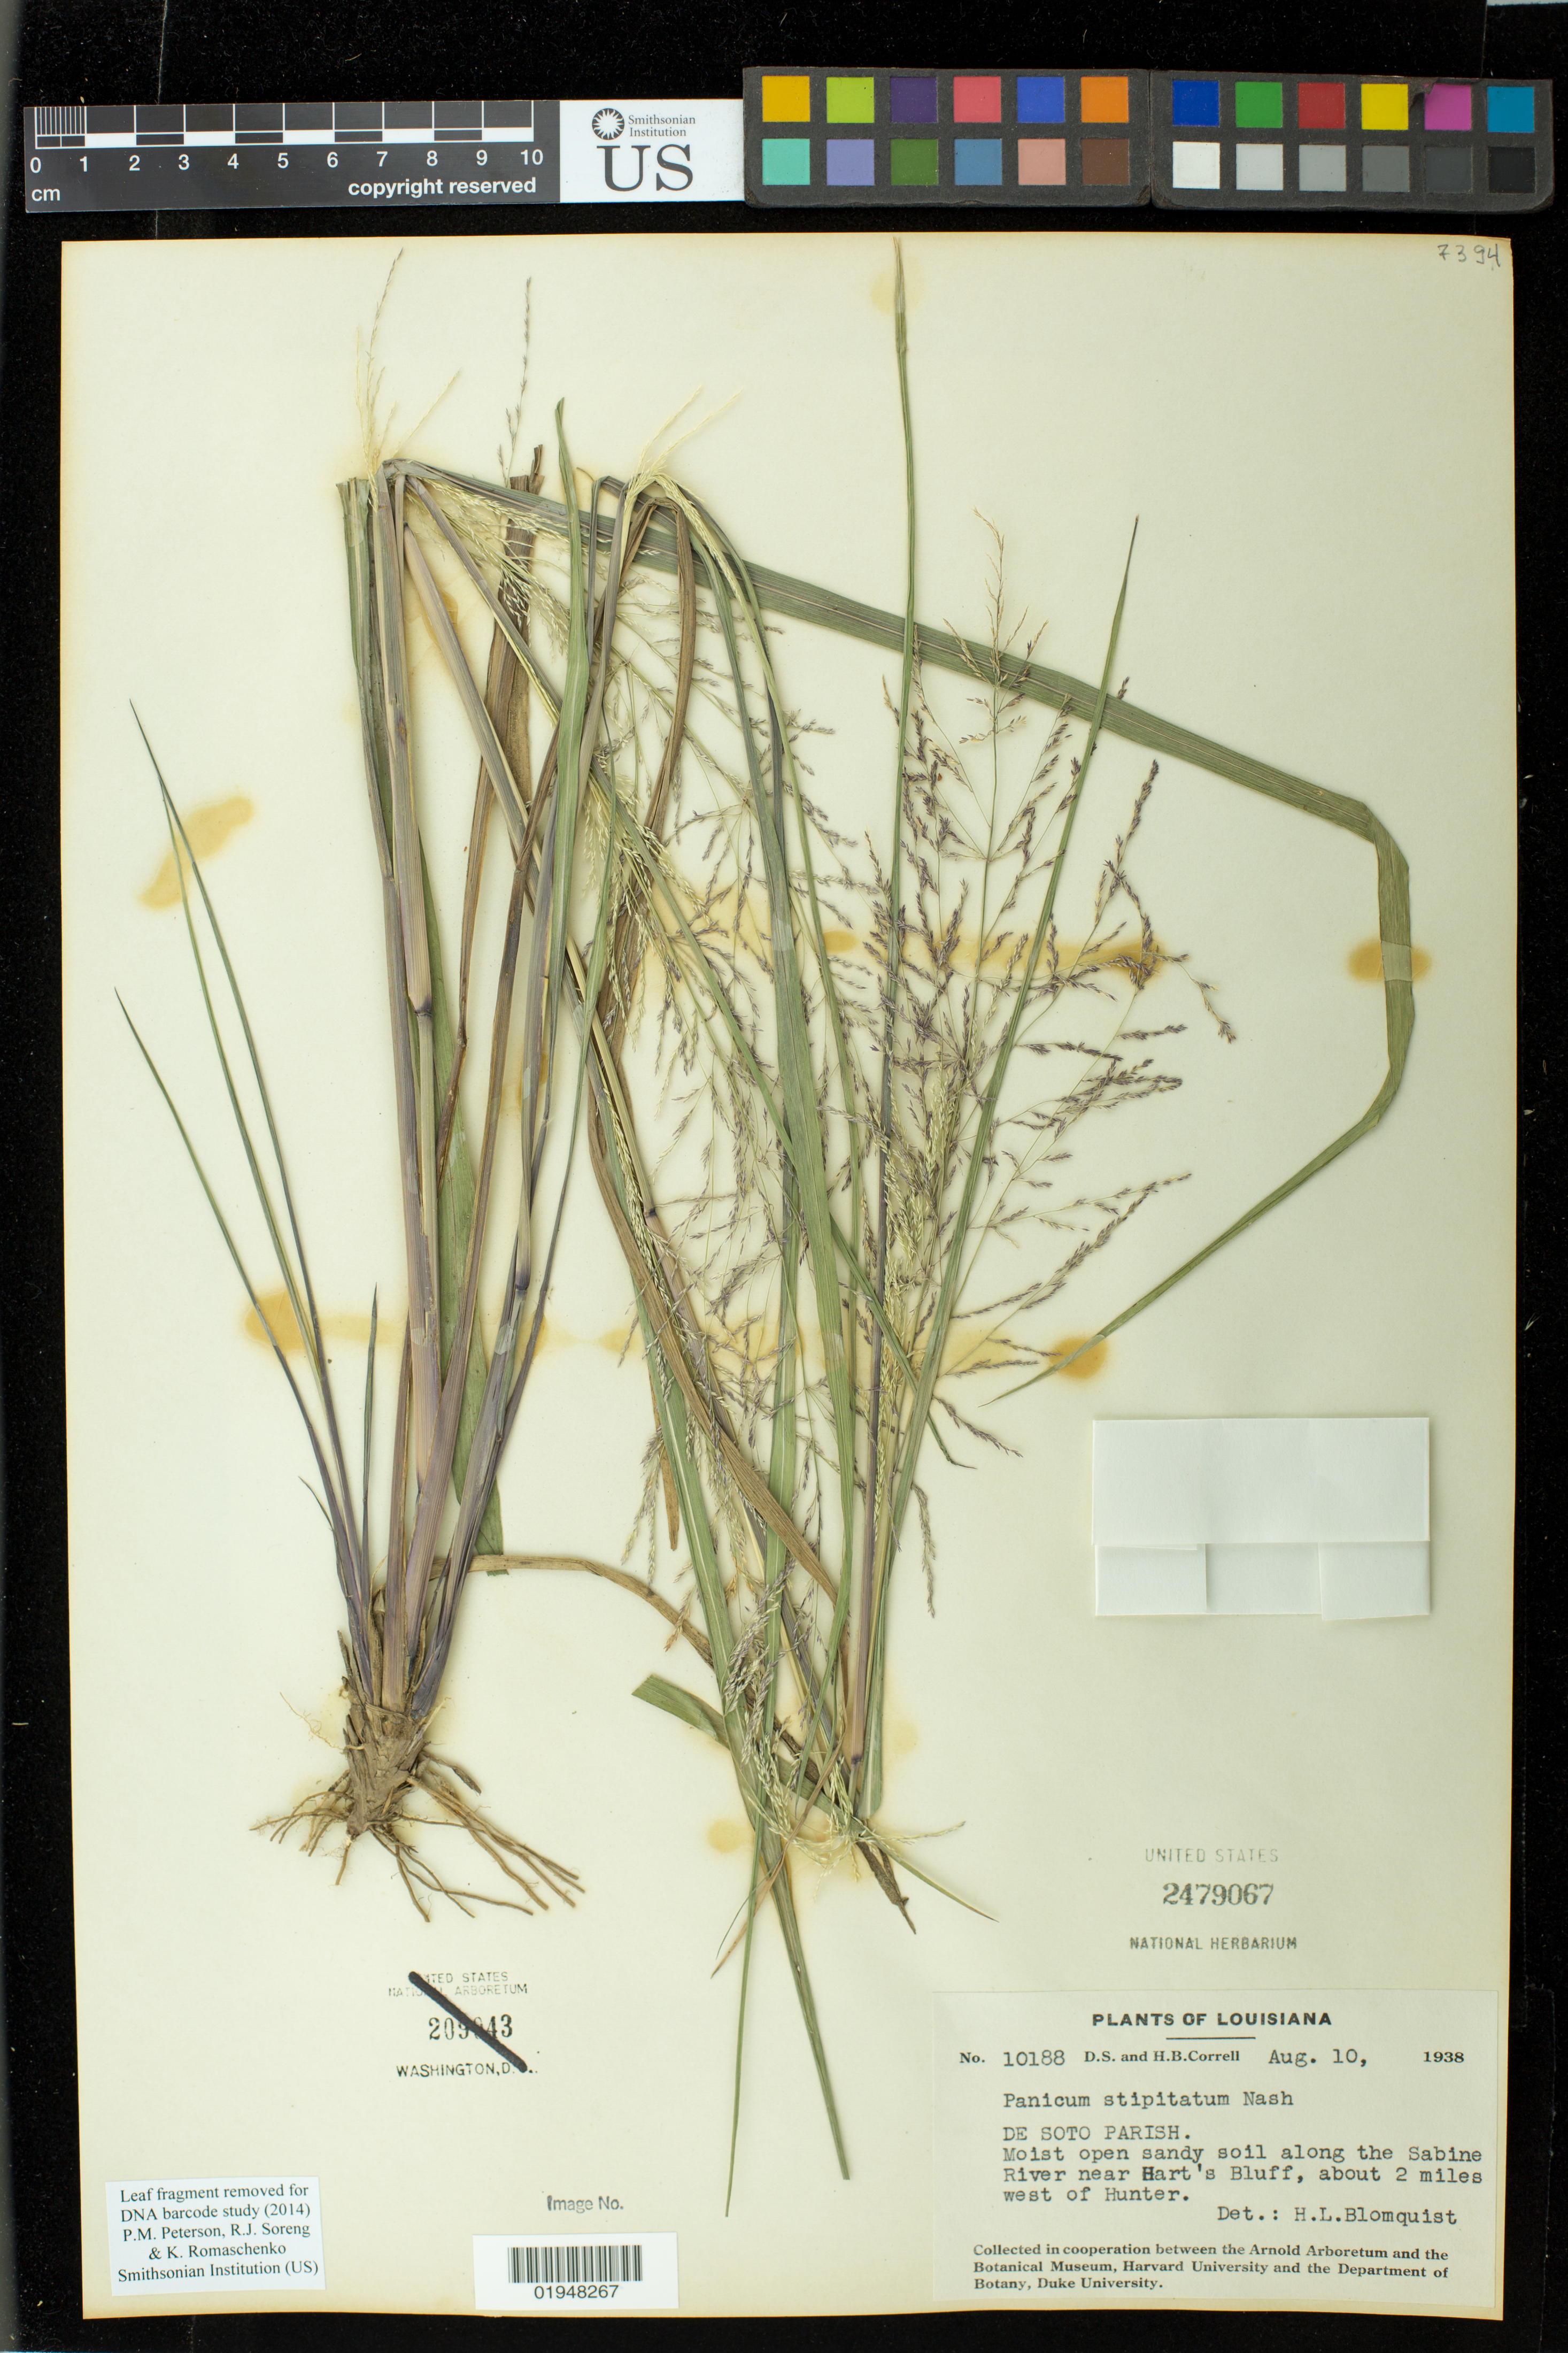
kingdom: Plantae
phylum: Tracheophyta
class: Liliopsida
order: Poales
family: Poaceae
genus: Panicum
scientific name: Panicum stipitatum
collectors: D. S. Correll & H. Correll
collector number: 10188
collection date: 1938-08-10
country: United States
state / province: Louisiana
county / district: De Soto Parish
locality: along the Sabine River near Hart's Bluff, about 2 miles west of Hunter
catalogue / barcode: US 2479067